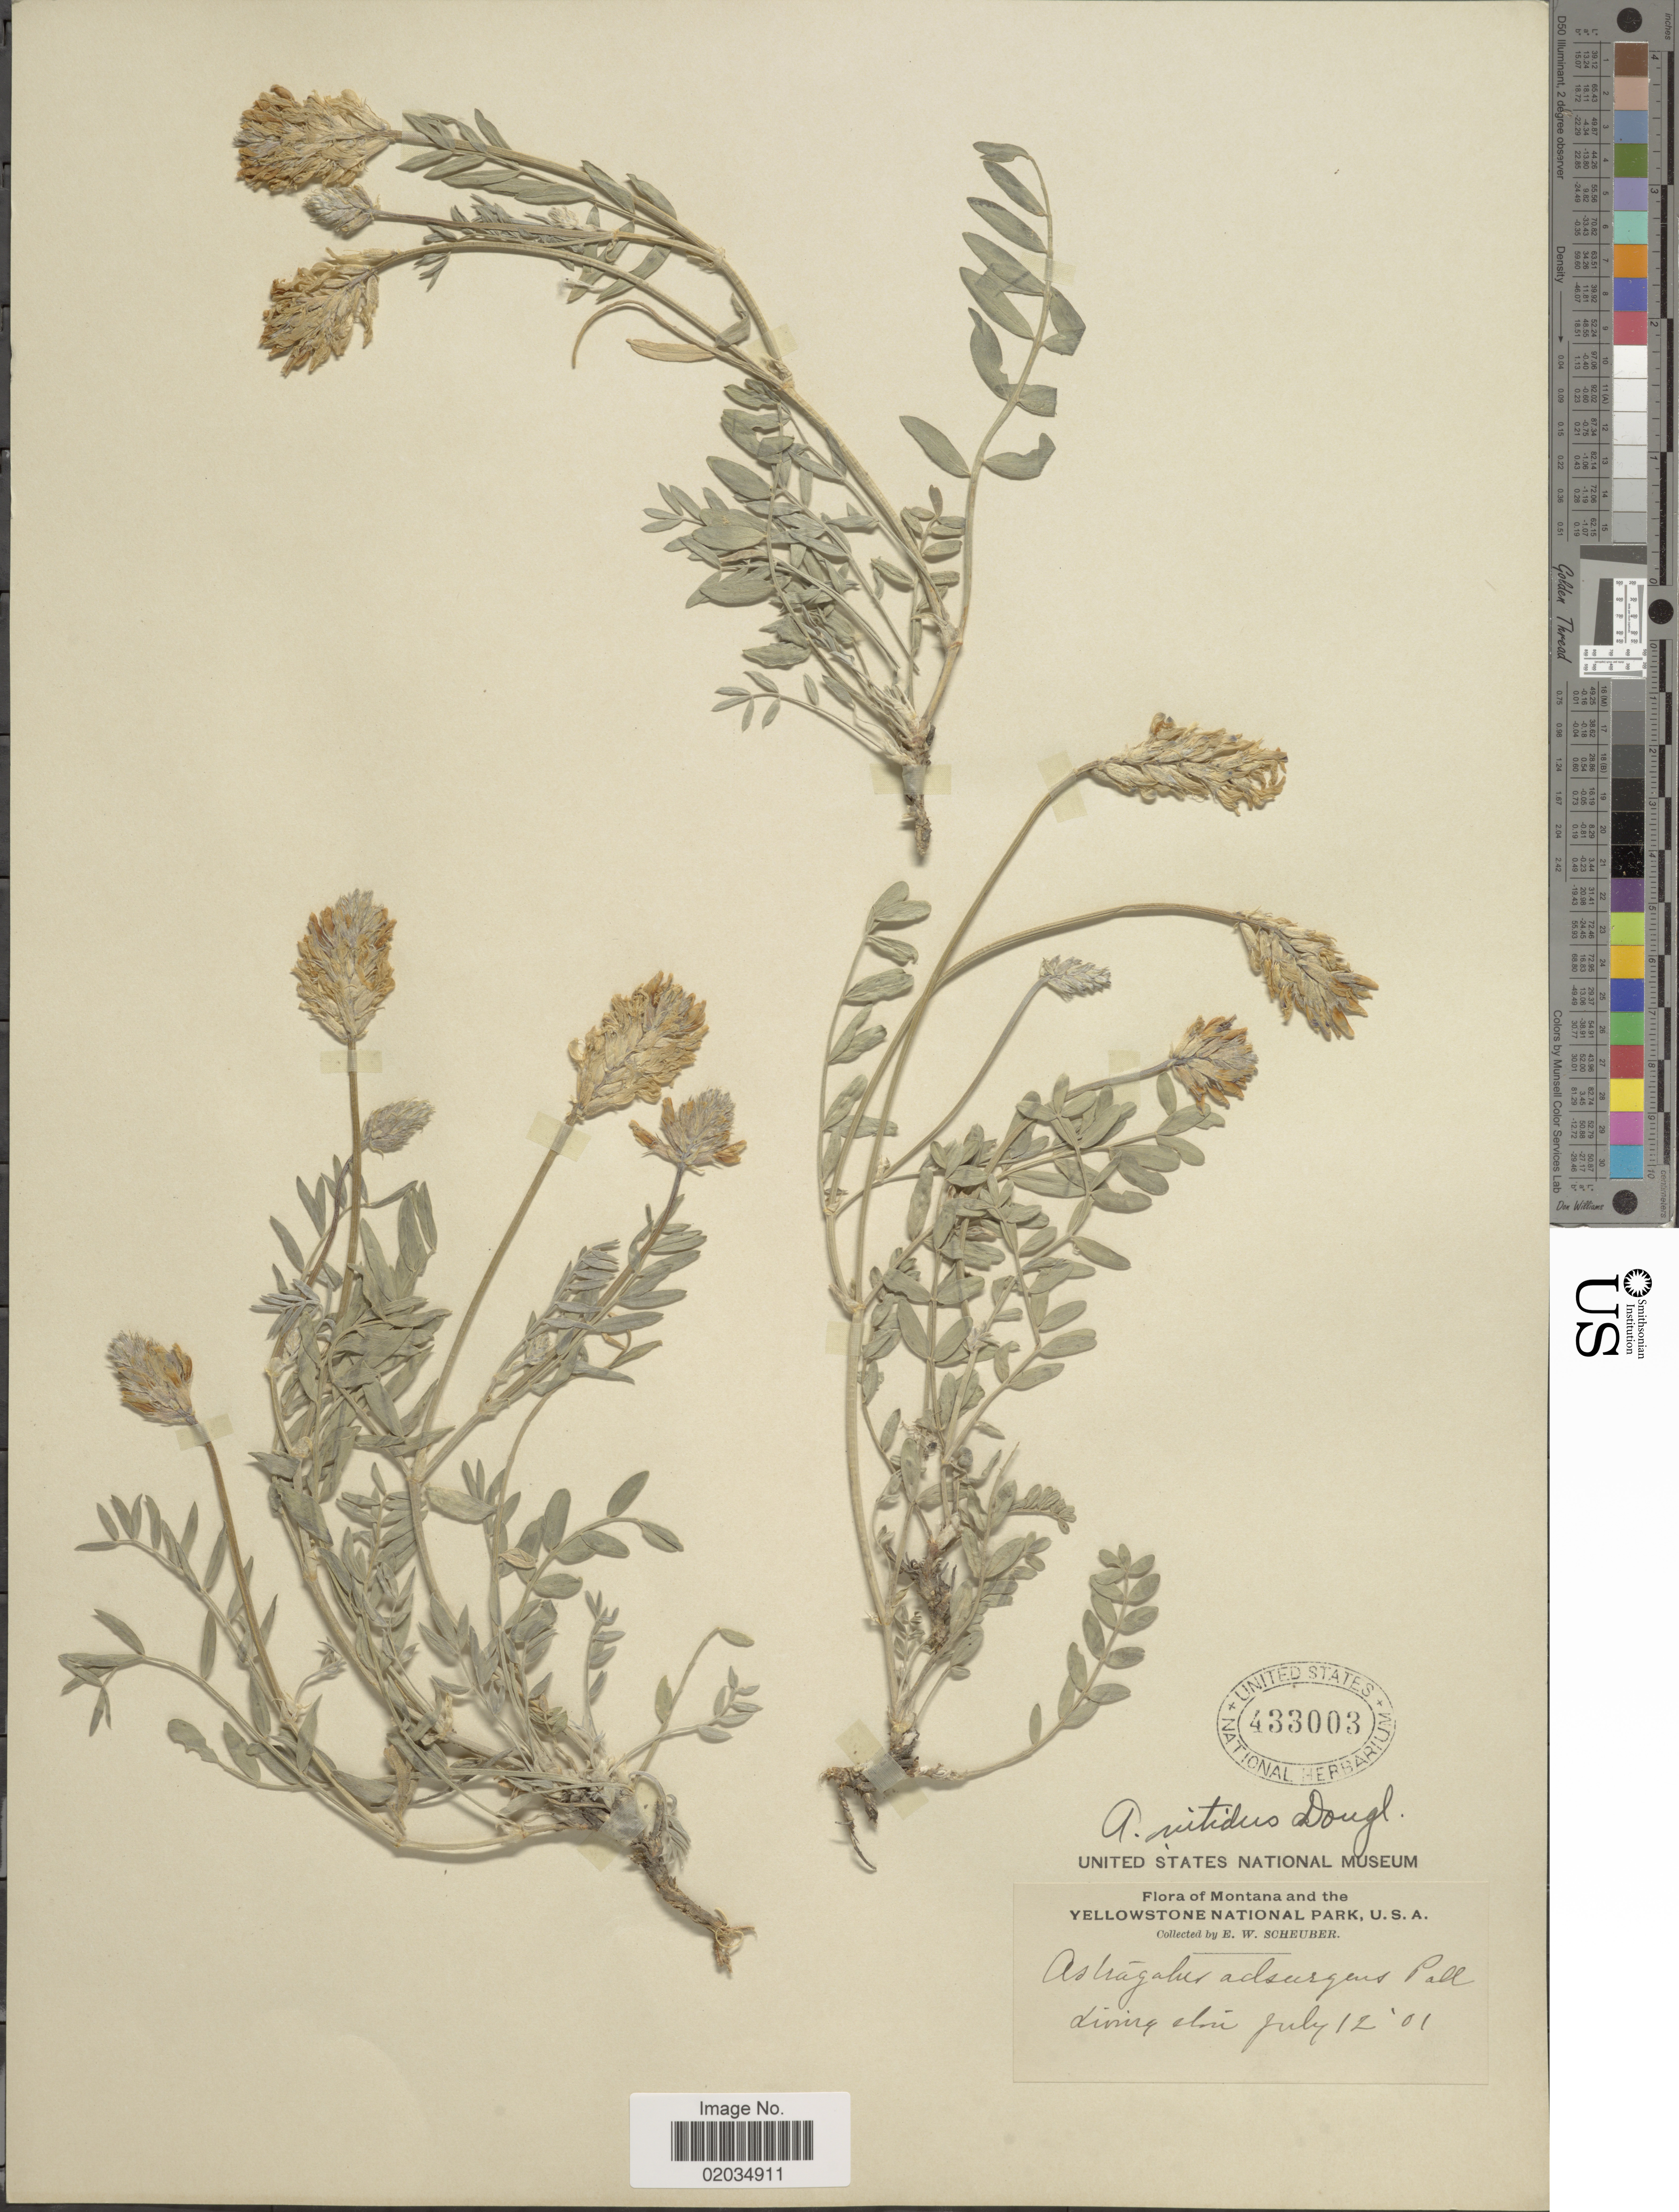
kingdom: Plantae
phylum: Tracheophyta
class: Magnoliopsida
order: Fabales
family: Fabaceae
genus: Astragalus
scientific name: Astragalus striatus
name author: Nutt.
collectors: E. Scheuber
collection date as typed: Transcribed d/m/y: 12/7/1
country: United States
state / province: Montana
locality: Yellowstone National Park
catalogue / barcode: US 433003